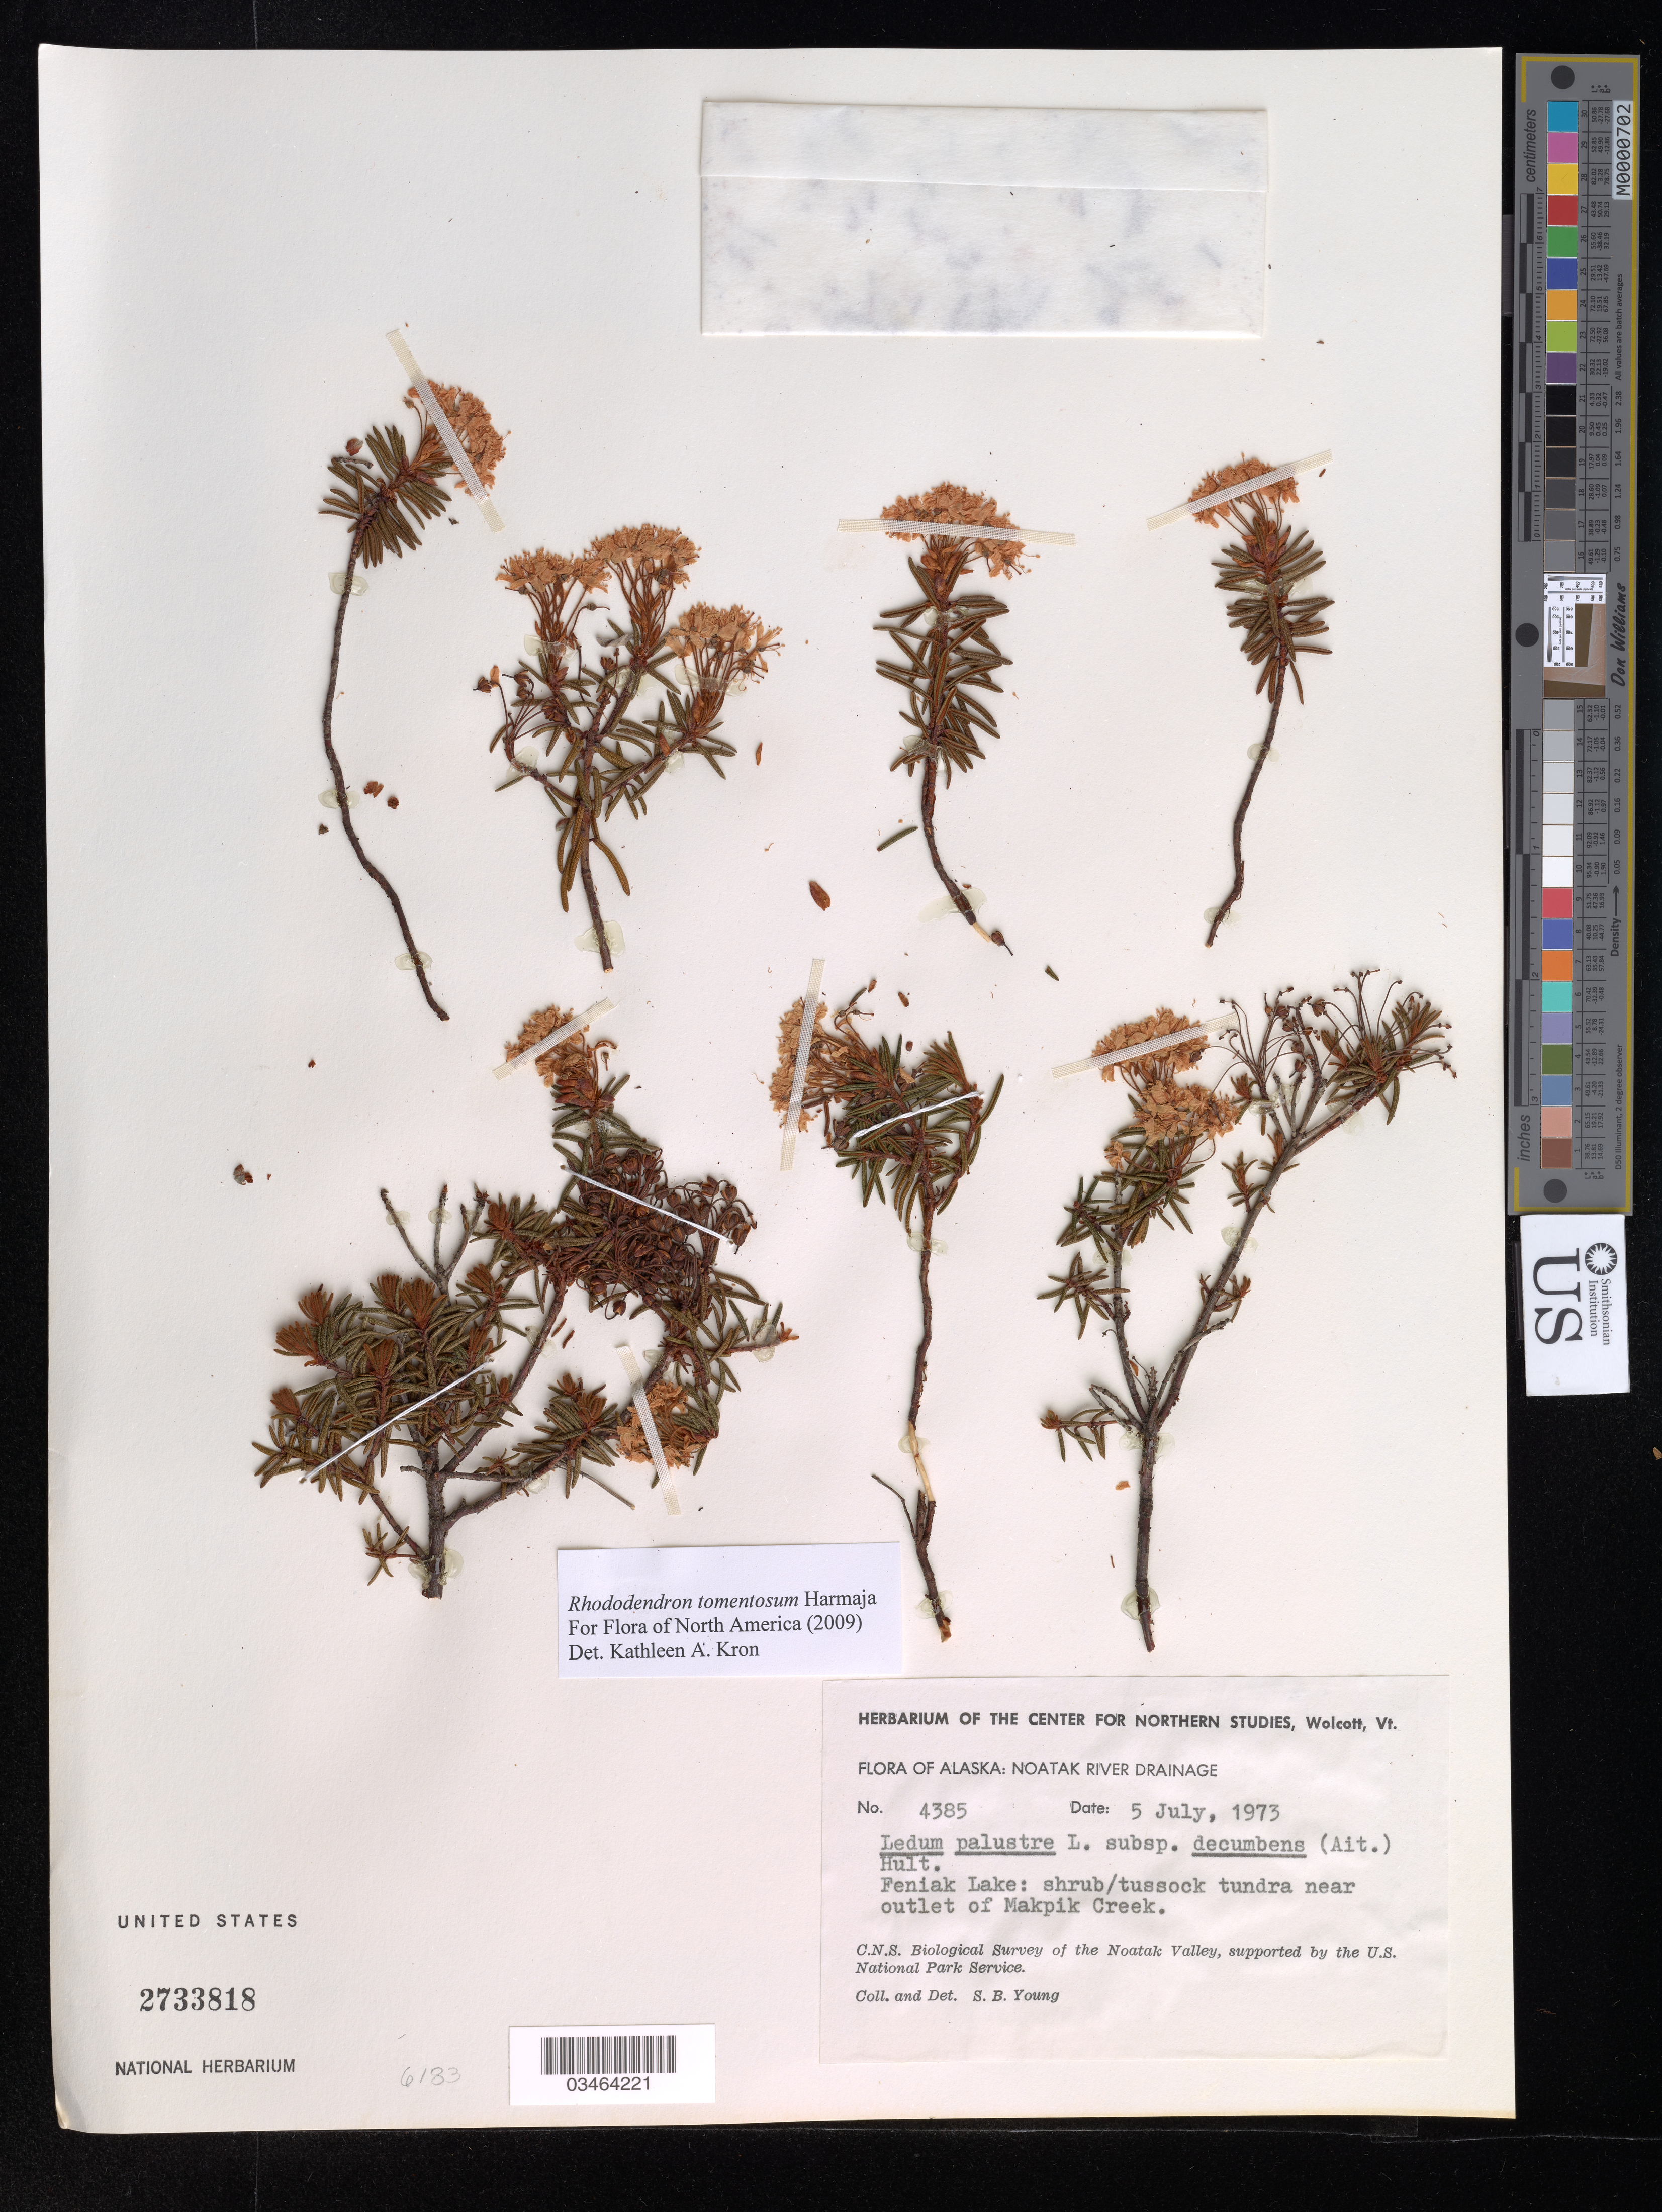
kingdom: Plantae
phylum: Tracheophyta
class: Magnoliopsida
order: Ericales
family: Ericaceae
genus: Rhododendron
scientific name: Rhododendron tomentosum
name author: Harmaja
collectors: S. Young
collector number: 4385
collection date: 1973-07-05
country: United States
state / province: Alaska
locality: Feniak Lake: shrub/tussock tundra near outlet of Makpik Creek. C. N. S. Biological Survey of the Noatak Valley.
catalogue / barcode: US 2733818